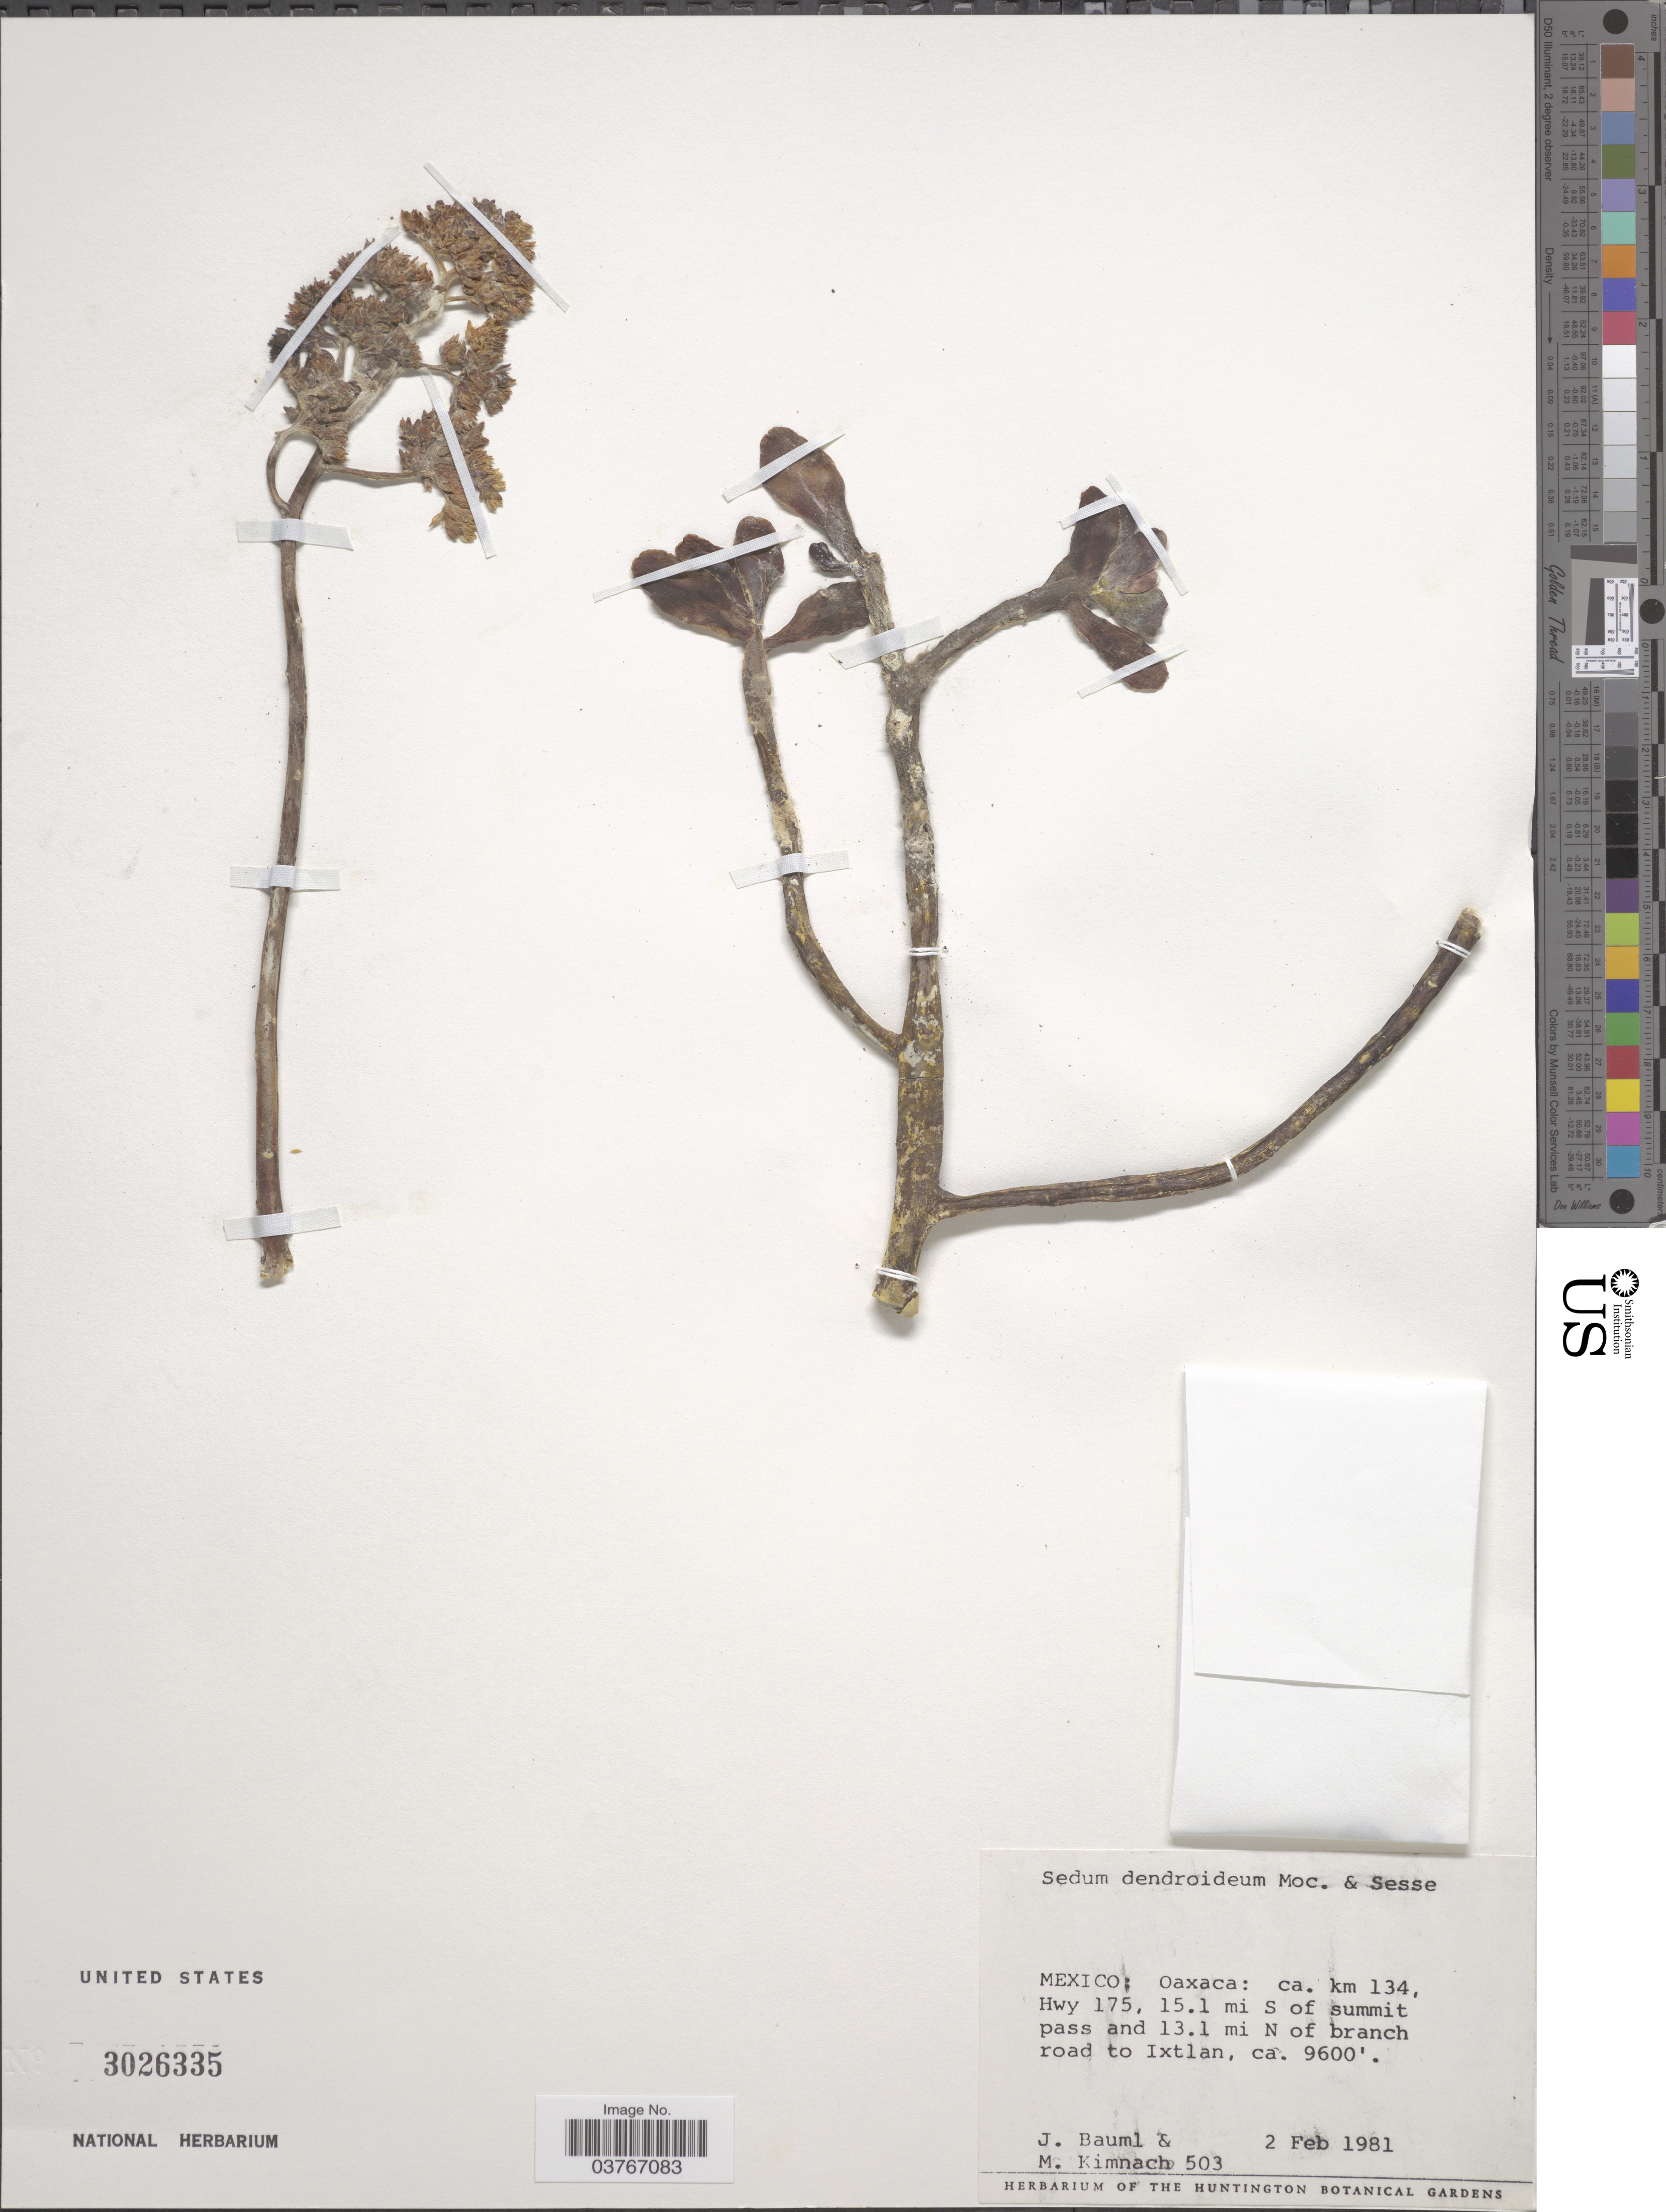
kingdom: Plantae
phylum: Tracheophyta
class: Magnoliopsida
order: Saxifragales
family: Crassulaceae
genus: Sedum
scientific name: Sedum dendroideum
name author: Moc. & Sessé ex DC.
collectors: J. Bauml & M. W. Kimnach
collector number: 503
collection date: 1981-02-02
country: Mexico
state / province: Oaxaca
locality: Ca. km 134, Hwy 175, 15.1 mi S of summit pass and 13.1 mi N of branch road to Ixtlan.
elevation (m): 2926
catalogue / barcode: US 3026335